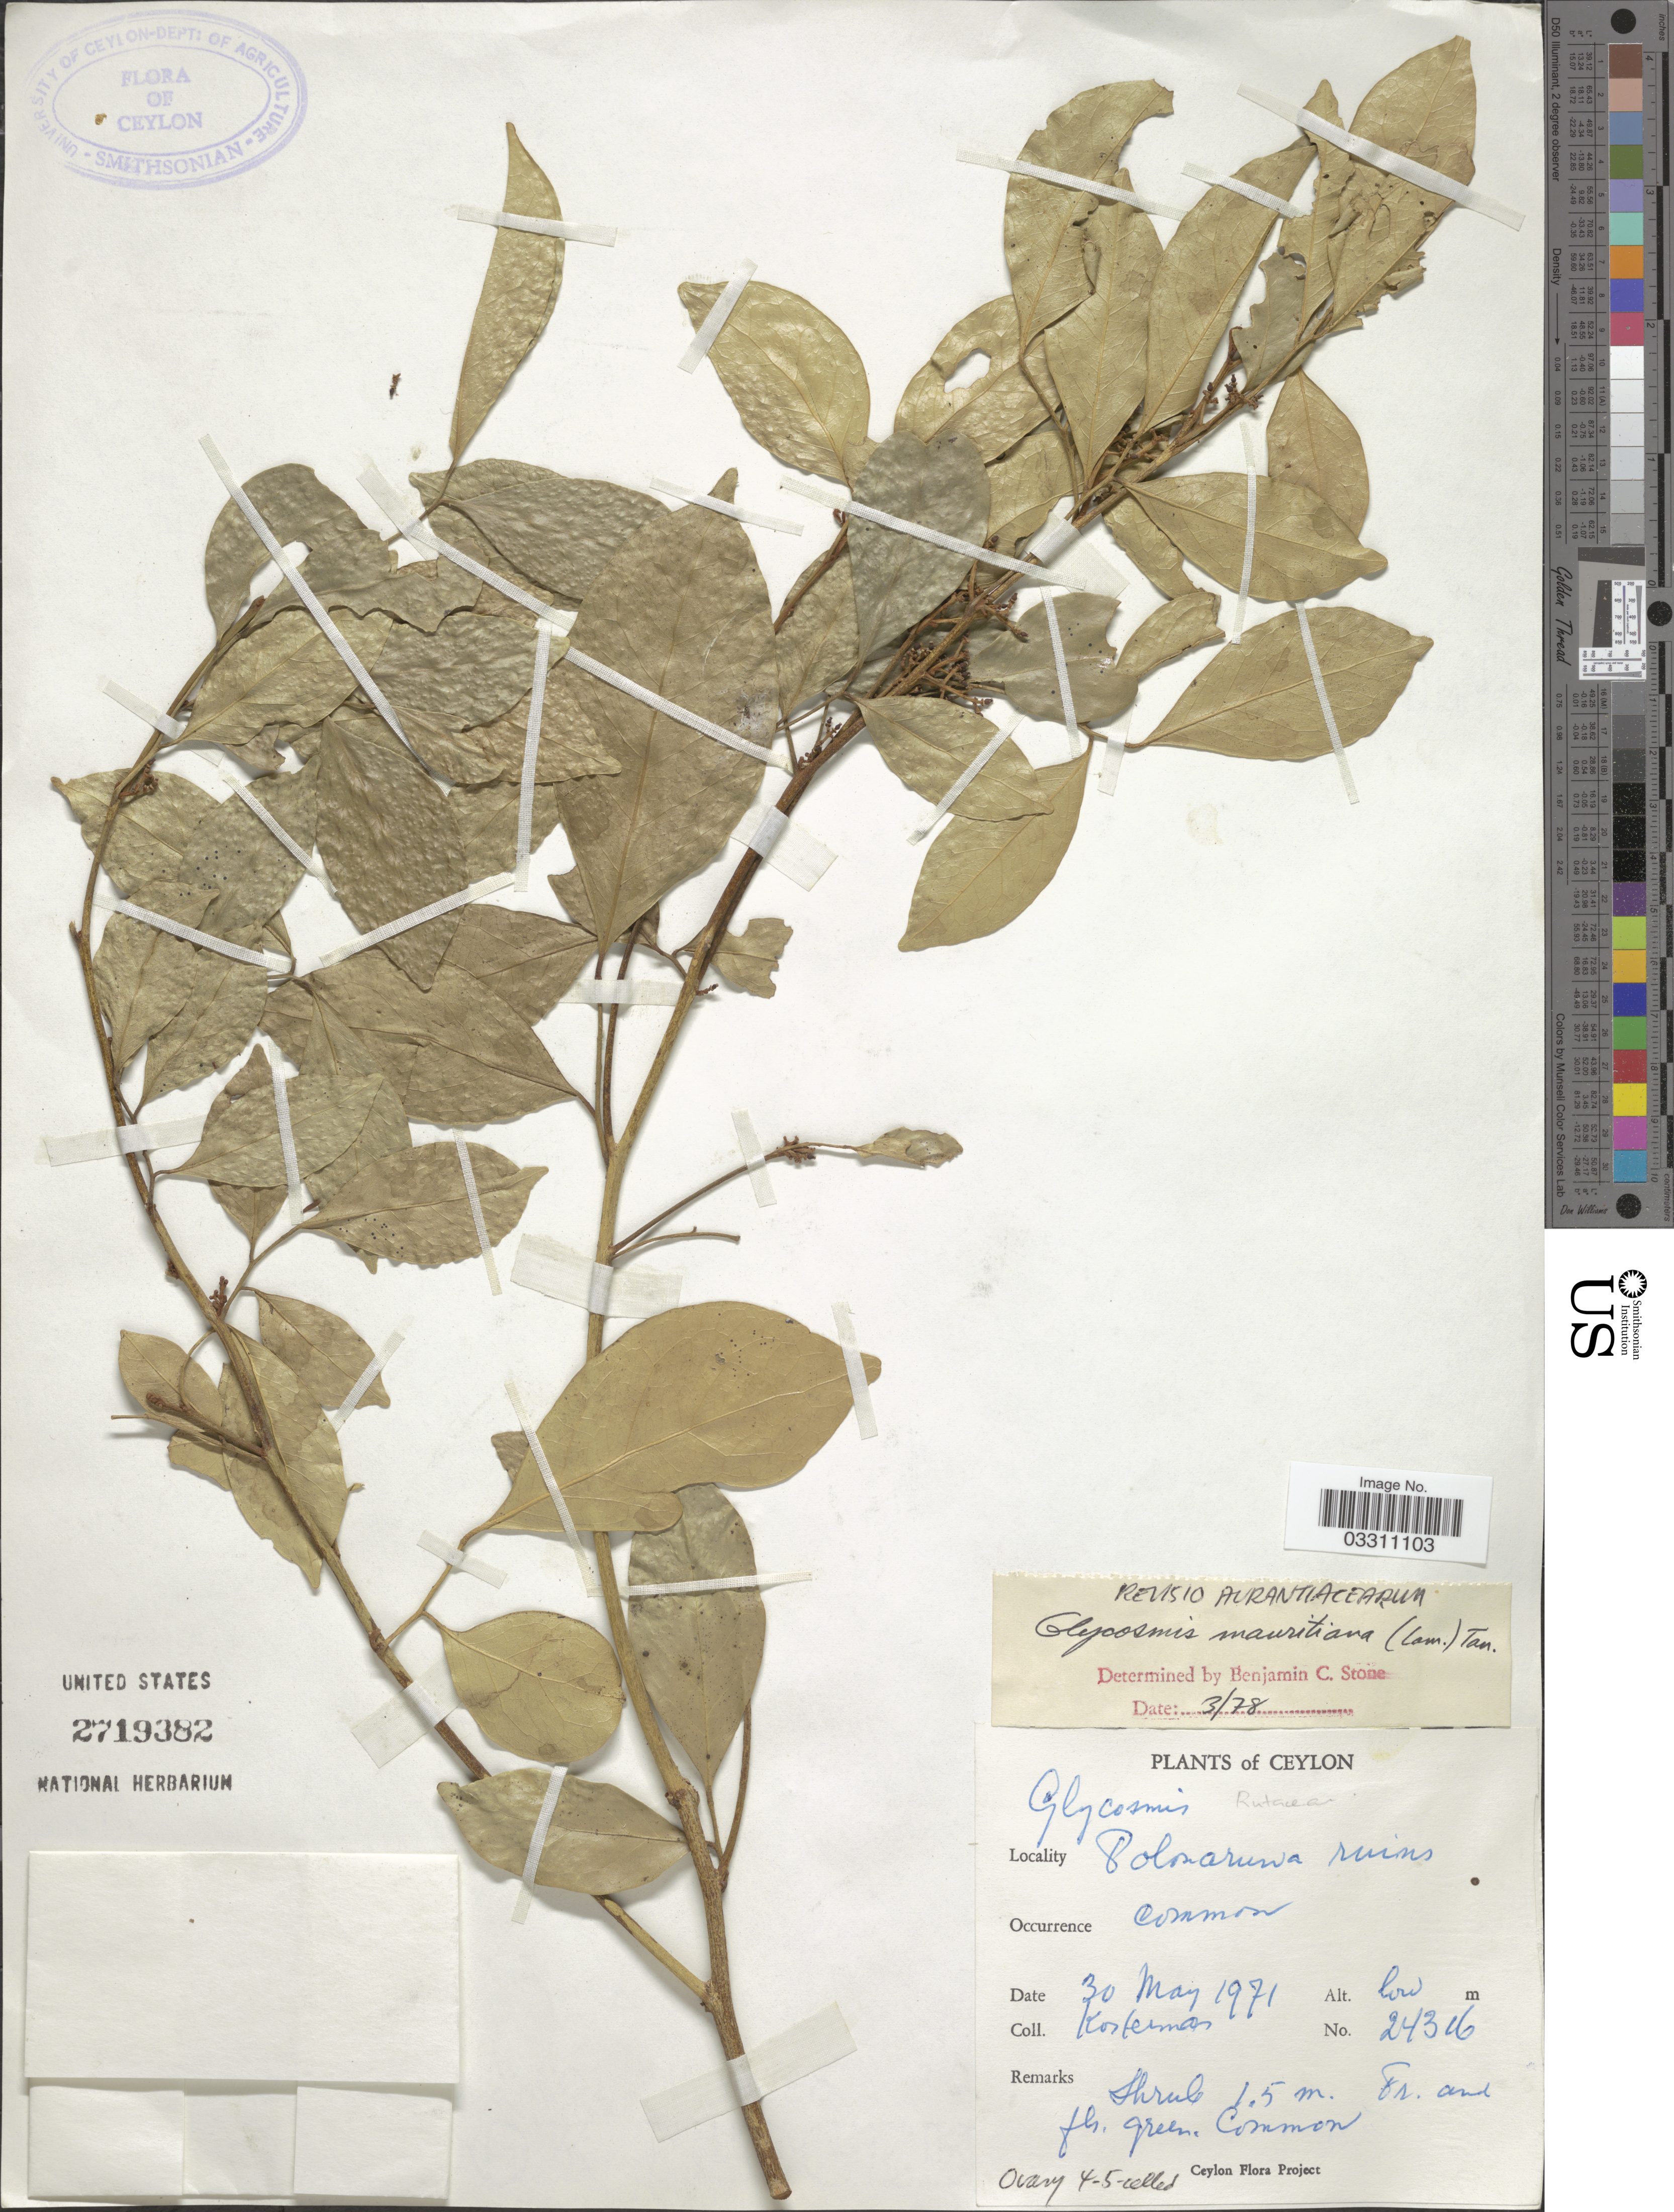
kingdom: Plantae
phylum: Tracheophyta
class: Magnoliopsida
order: Sapindales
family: Rutaceae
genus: Glycosmis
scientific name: Glycosmis mauritiana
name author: (Lamkey) Tanaka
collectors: Kostermans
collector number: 24316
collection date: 1971-05-30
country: Sri Lanka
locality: Ceylon, Polonaruwa ruins.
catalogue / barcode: US 2719382